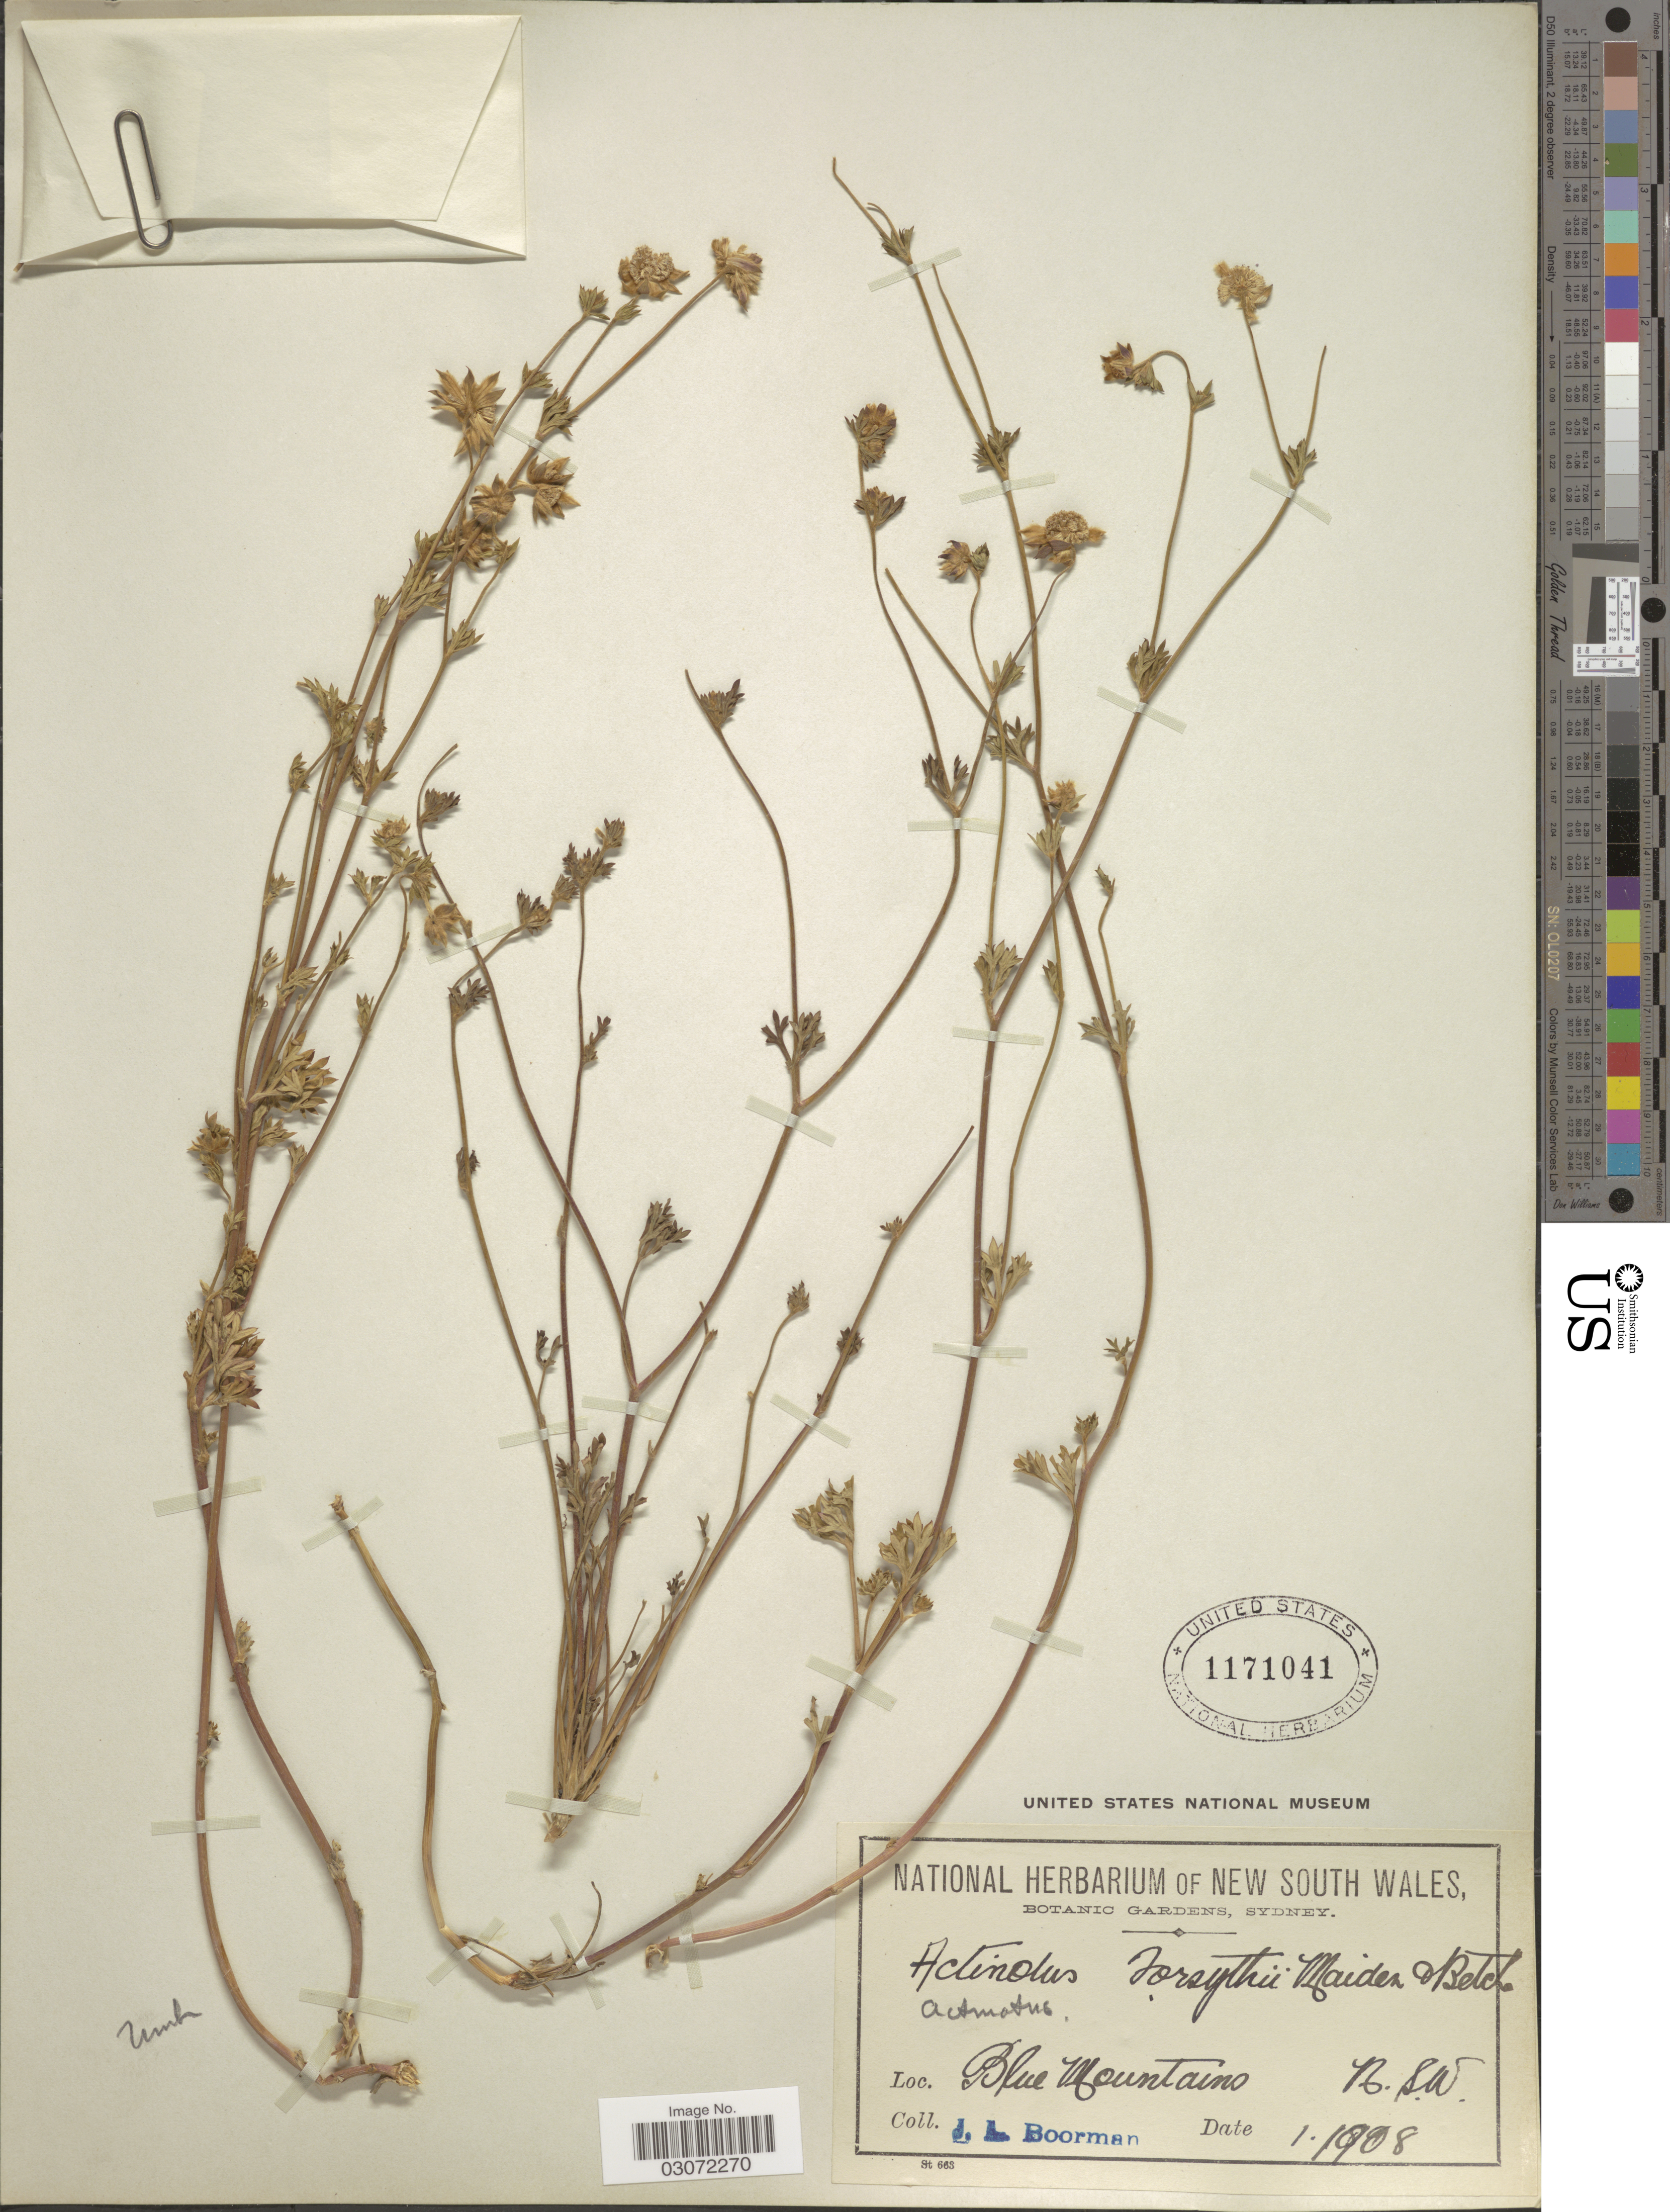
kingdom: Plantae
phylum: Tracheophyta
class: Magnoliopsida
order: Apiales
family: Apiaceae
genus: Actinotus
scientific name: Actinotus forsythii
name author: Maiden & Betche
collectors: J. Boorman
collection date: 1908-01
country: Australia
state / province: New South Wales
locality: Blue Mountains.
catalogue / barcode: US 1171041